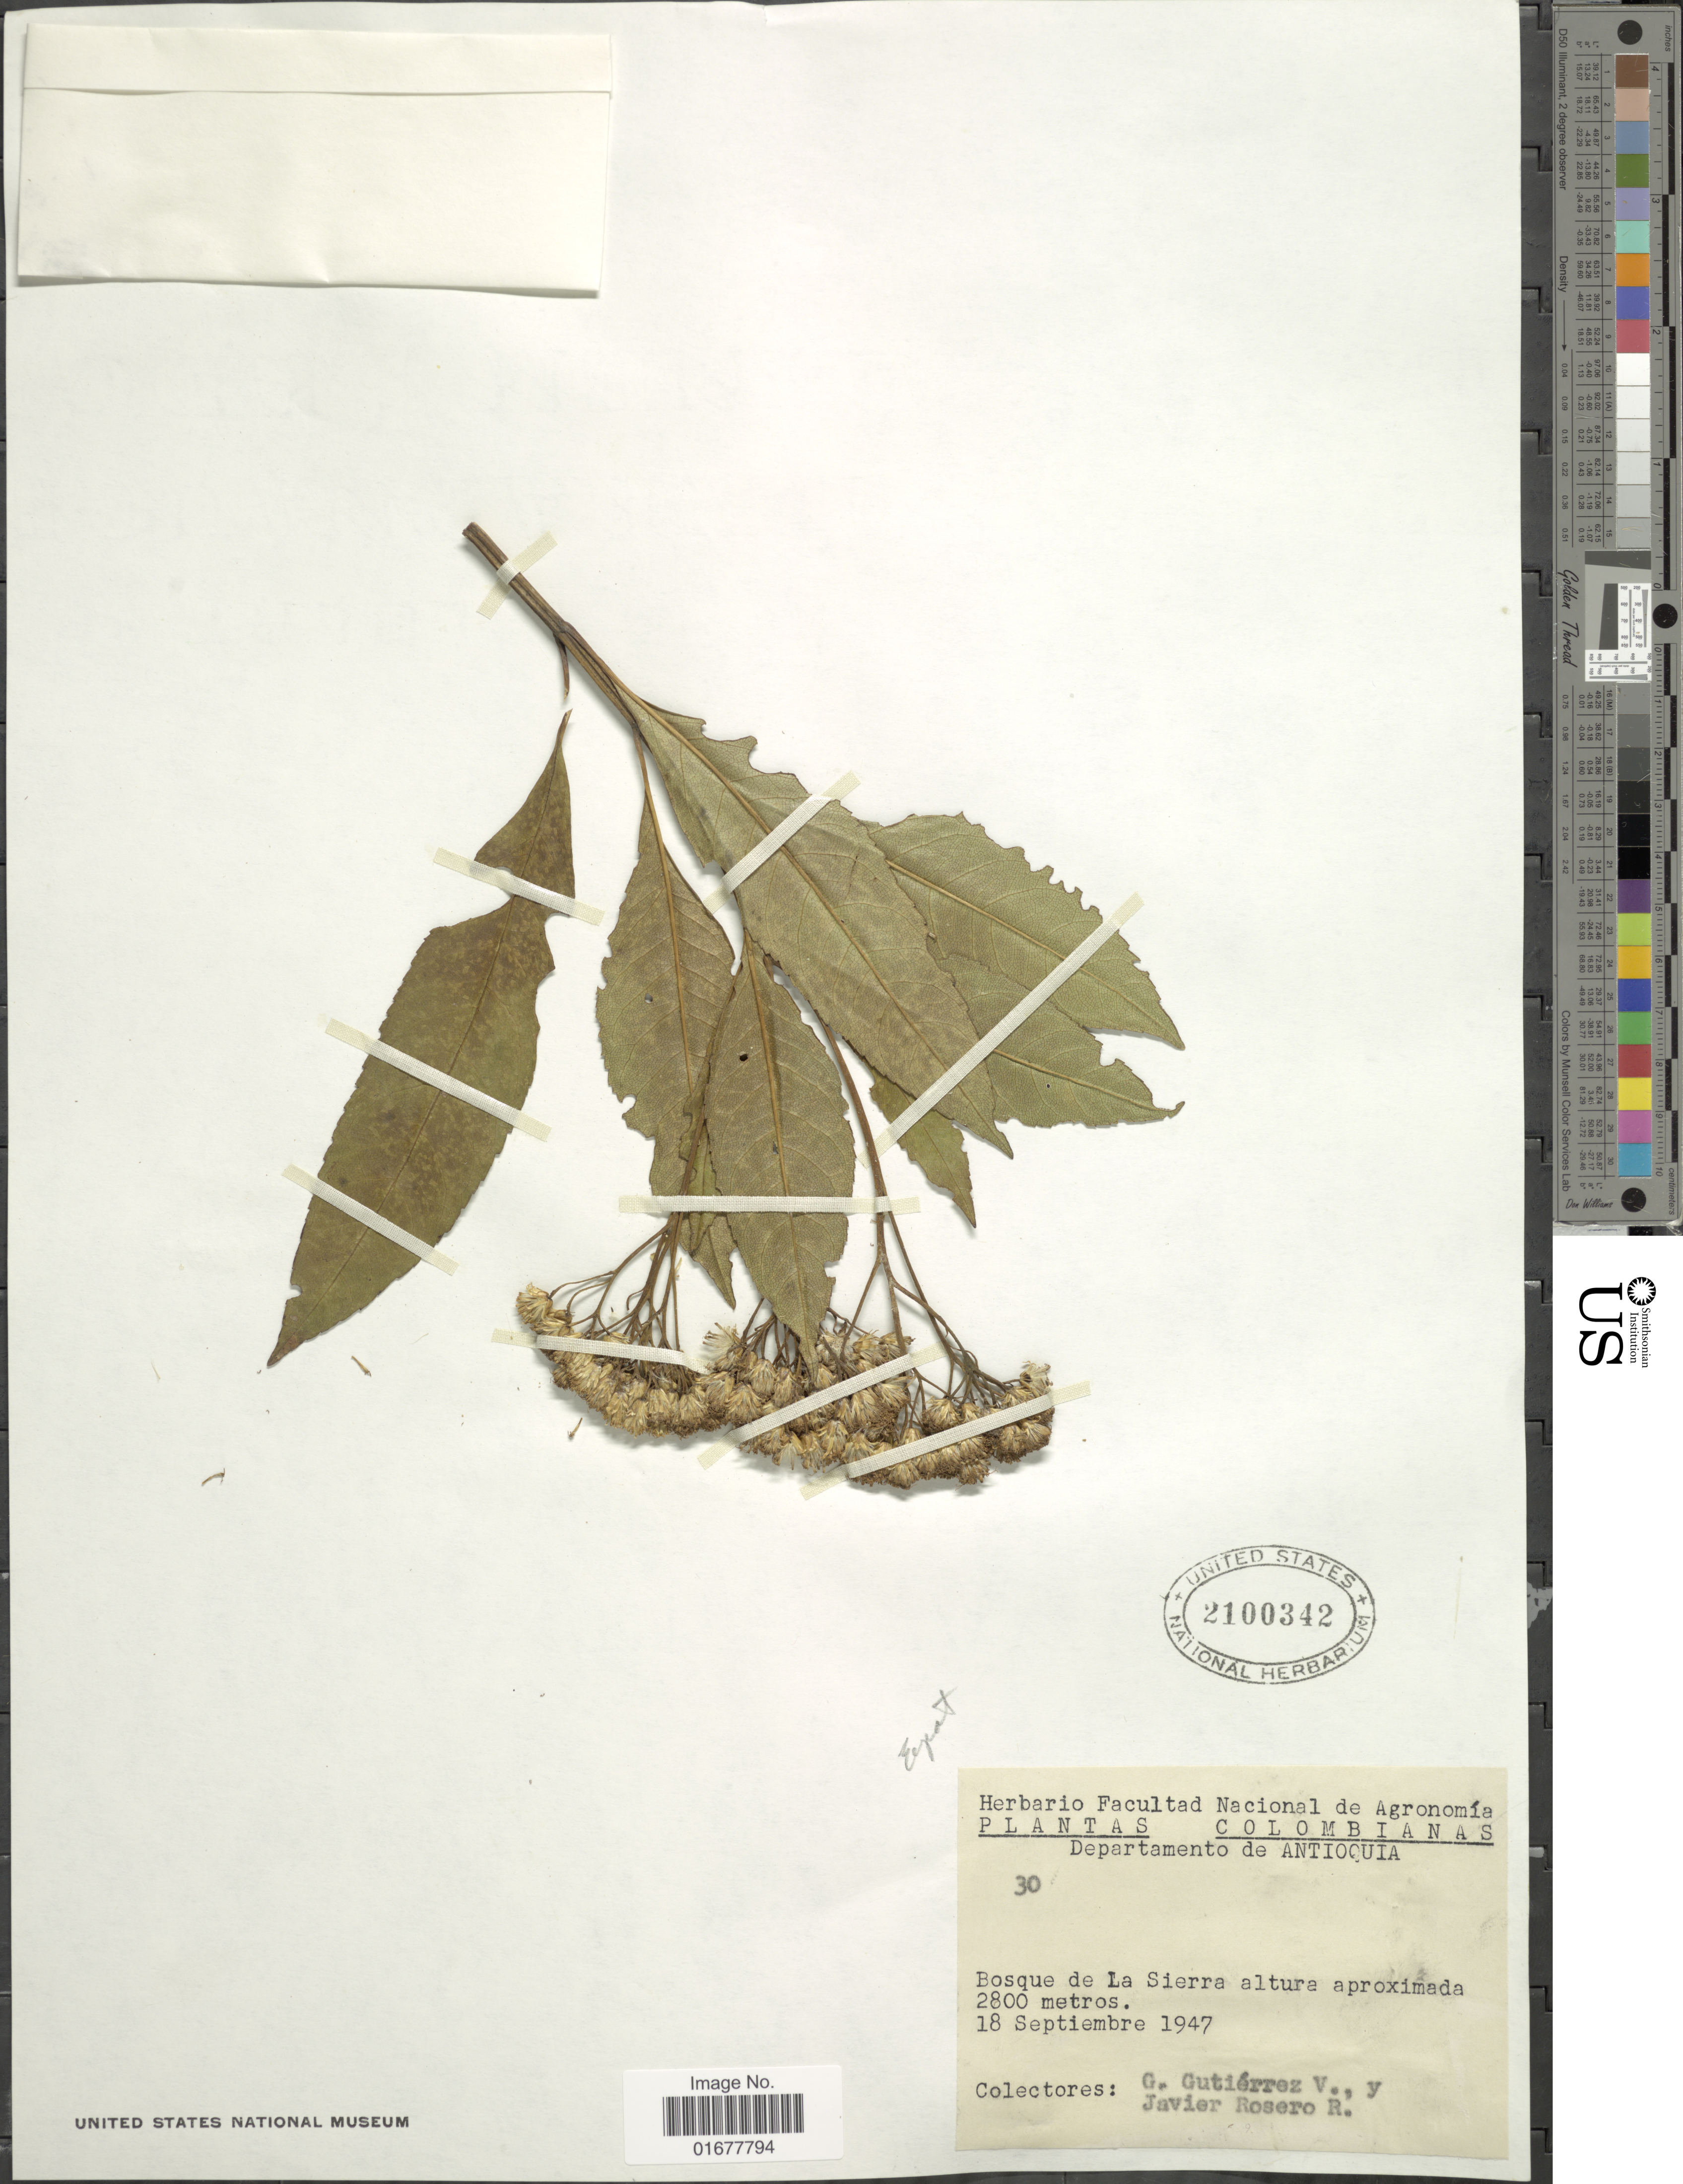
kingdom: Plantae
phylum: Tracheophyta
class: Magnoliopsida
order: Asterales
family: Asteraceae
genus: Ageratina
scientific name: Ageratina sp.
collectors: G. Gutiérrez V. & J. Rosero R.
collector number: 30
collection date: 1947-09-18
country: Colombia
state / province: Antioquia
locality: Bosque de La Sierra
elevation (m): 2800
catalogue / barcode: US 2100342